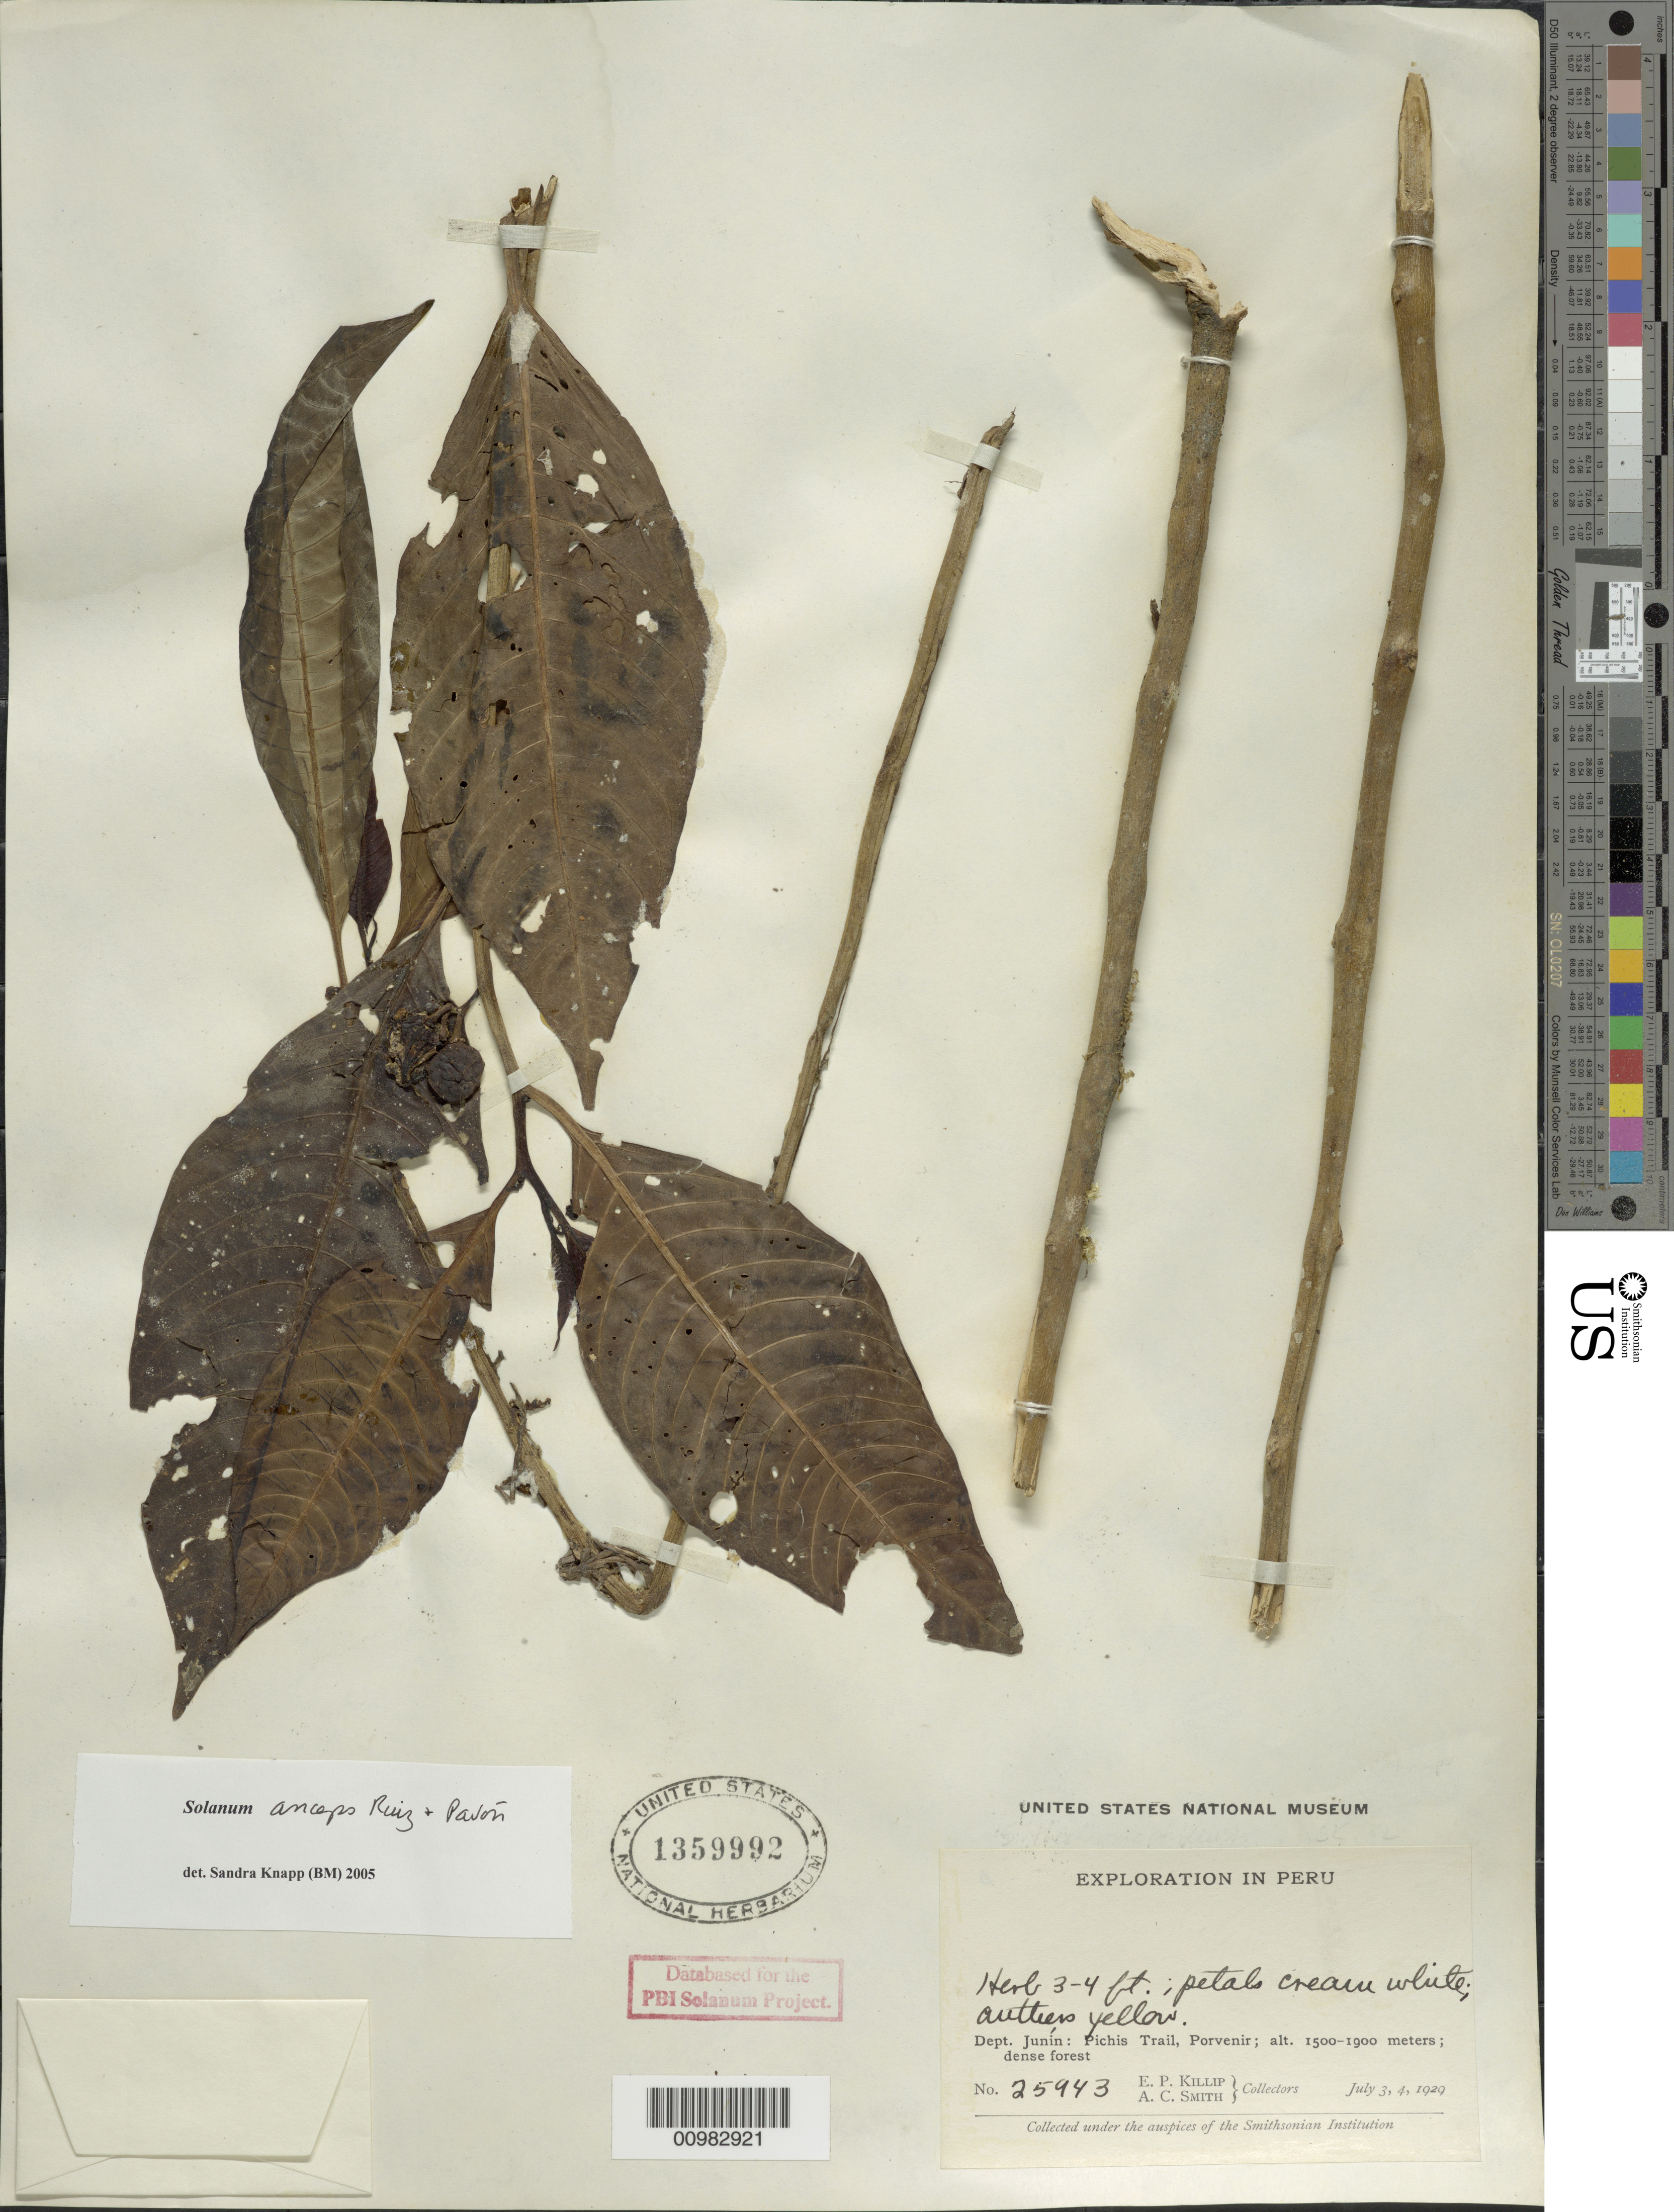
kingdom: Plantae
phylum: Tracheophyta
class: Magnoliopsida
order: Solanales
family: Solanaceae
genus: Solanum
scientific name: Solanum anceps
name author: Ruiz & Pav.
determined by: Knapp, S. D.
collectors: E. P. Killip & A. C. Smith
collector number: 25943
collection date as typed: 3 Jul 1929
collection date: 1929-07-03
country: Peru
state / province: Junín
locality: Pichis trail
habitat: dense forest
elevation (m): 1500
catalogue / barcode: US 1359992